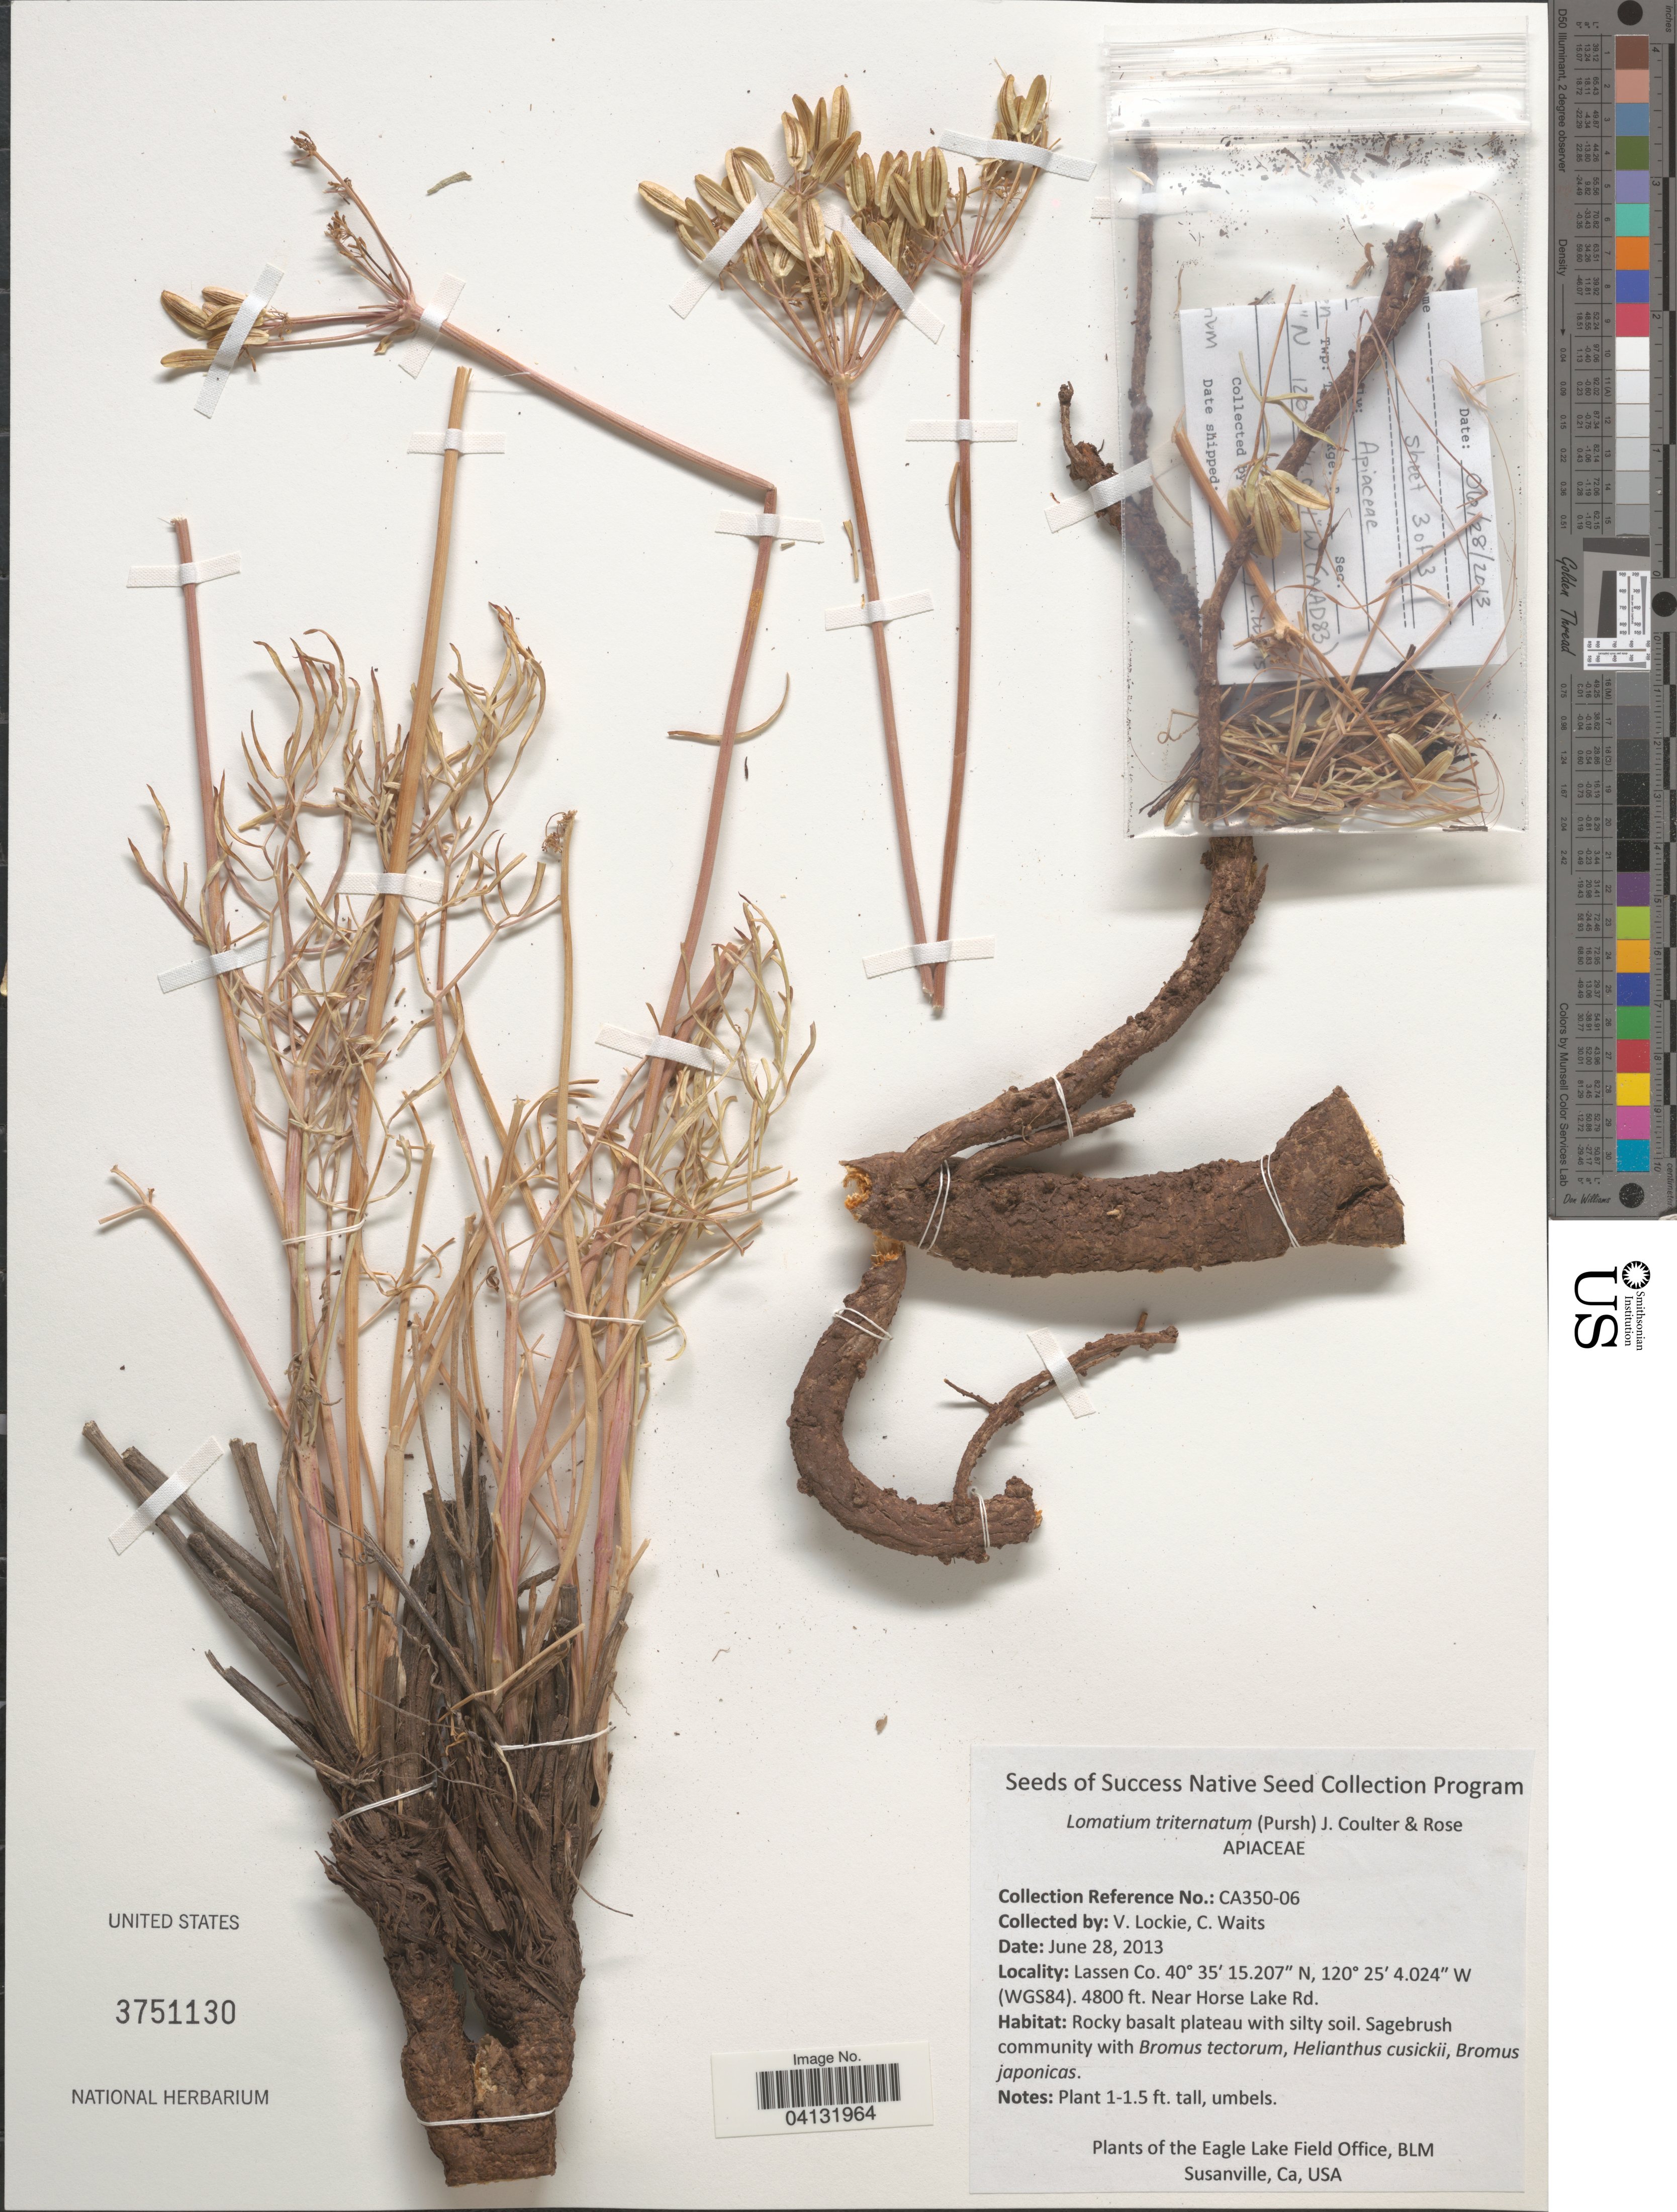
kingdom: Plantae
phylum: Tracheophyta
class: Magnoliopsida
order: Apiales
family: Apiaceae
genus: Lomatium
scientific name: Lomatium triternatum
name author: (Pursh) J.M. Coult. & Rose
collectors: V. Lockie & C. Waits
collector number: CA350-06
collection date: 2013-06-28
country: United States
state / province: California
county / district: Lassen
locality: Lassen Co. (WGS84). Near Horse Lake Rd.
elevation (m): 1463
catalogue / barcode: US 3751130